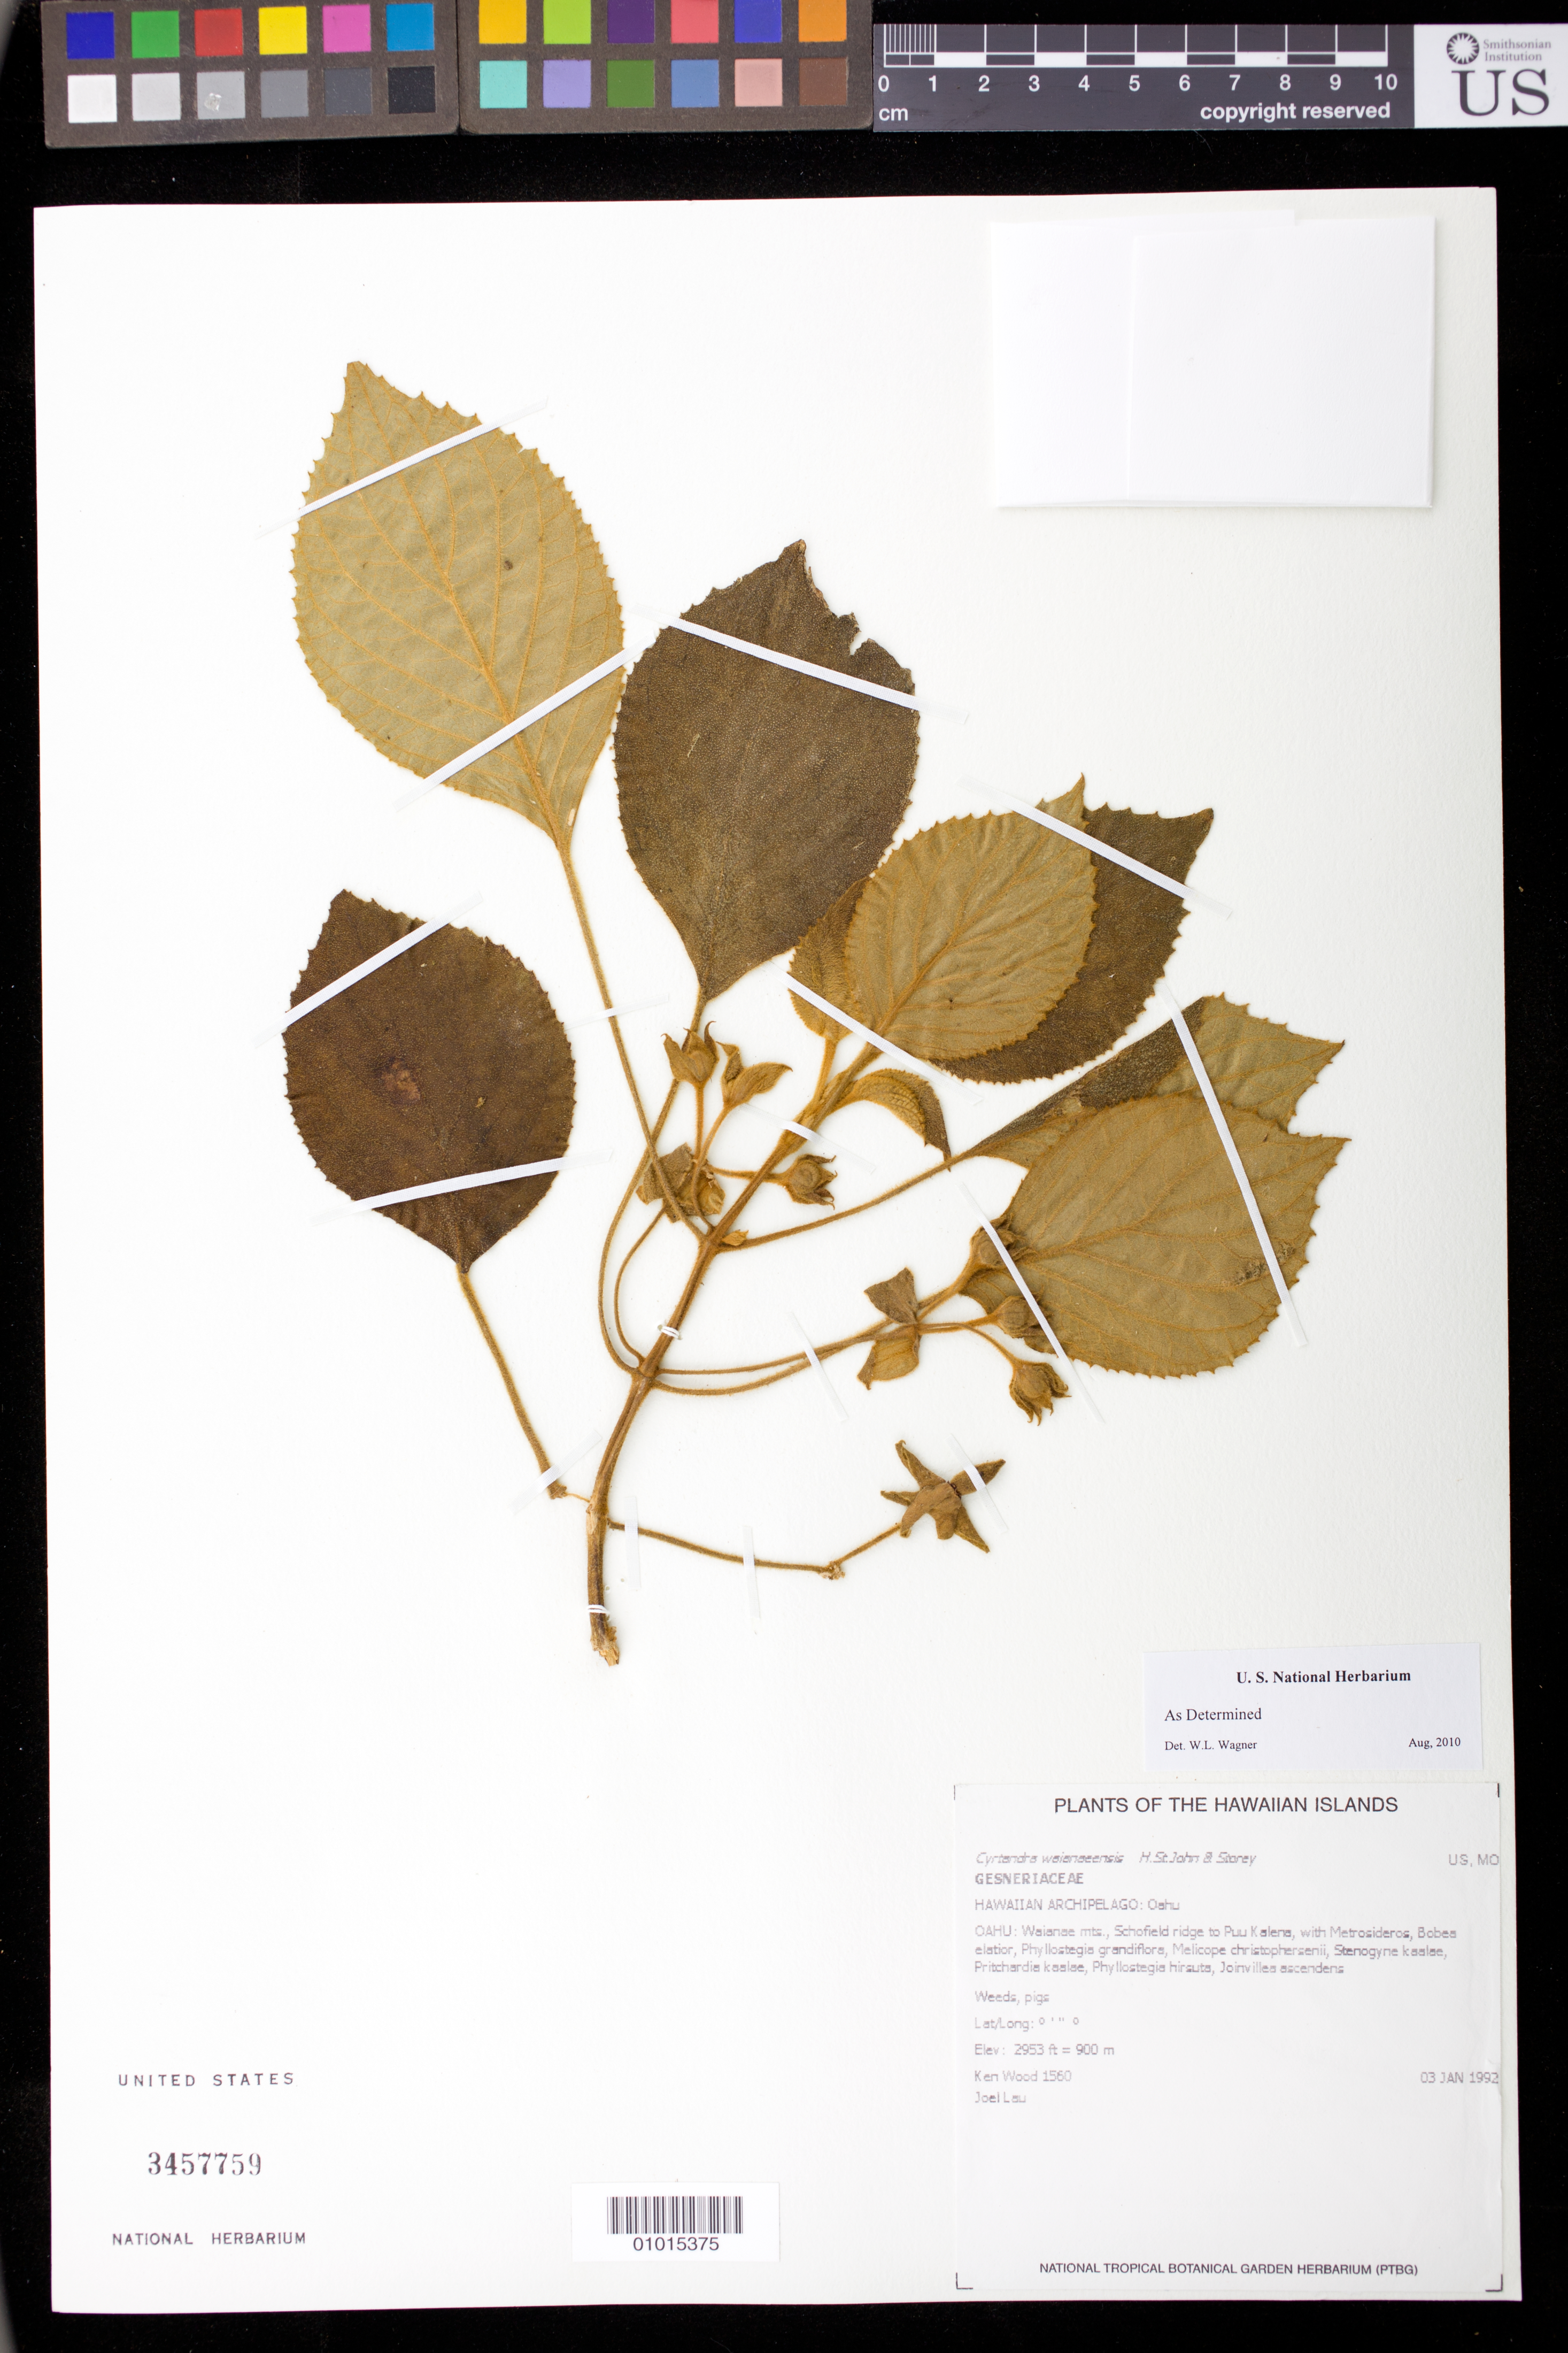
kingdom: Plantae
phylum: Tracheophyta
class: Magnoliopsida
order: Lamiales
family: Gesneriaceae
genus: Cyrtandra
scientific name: Cyrtandra waianaeensis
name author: H. St. John & Storey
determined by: Wagner, W. L., (BOT), Smithsonian Institution - National Museum of Natural History (UNITED STATES)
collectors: K. R. Wood & J. Lau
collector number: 1560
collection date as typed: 3 Jan 1992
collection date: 1992-01-03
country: United States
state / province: Hawaii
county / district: Honolulu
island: Oahu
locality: Waianae Mts., Schofield ridge to Puu Kalena.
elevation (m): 900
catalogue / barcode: US 3457759